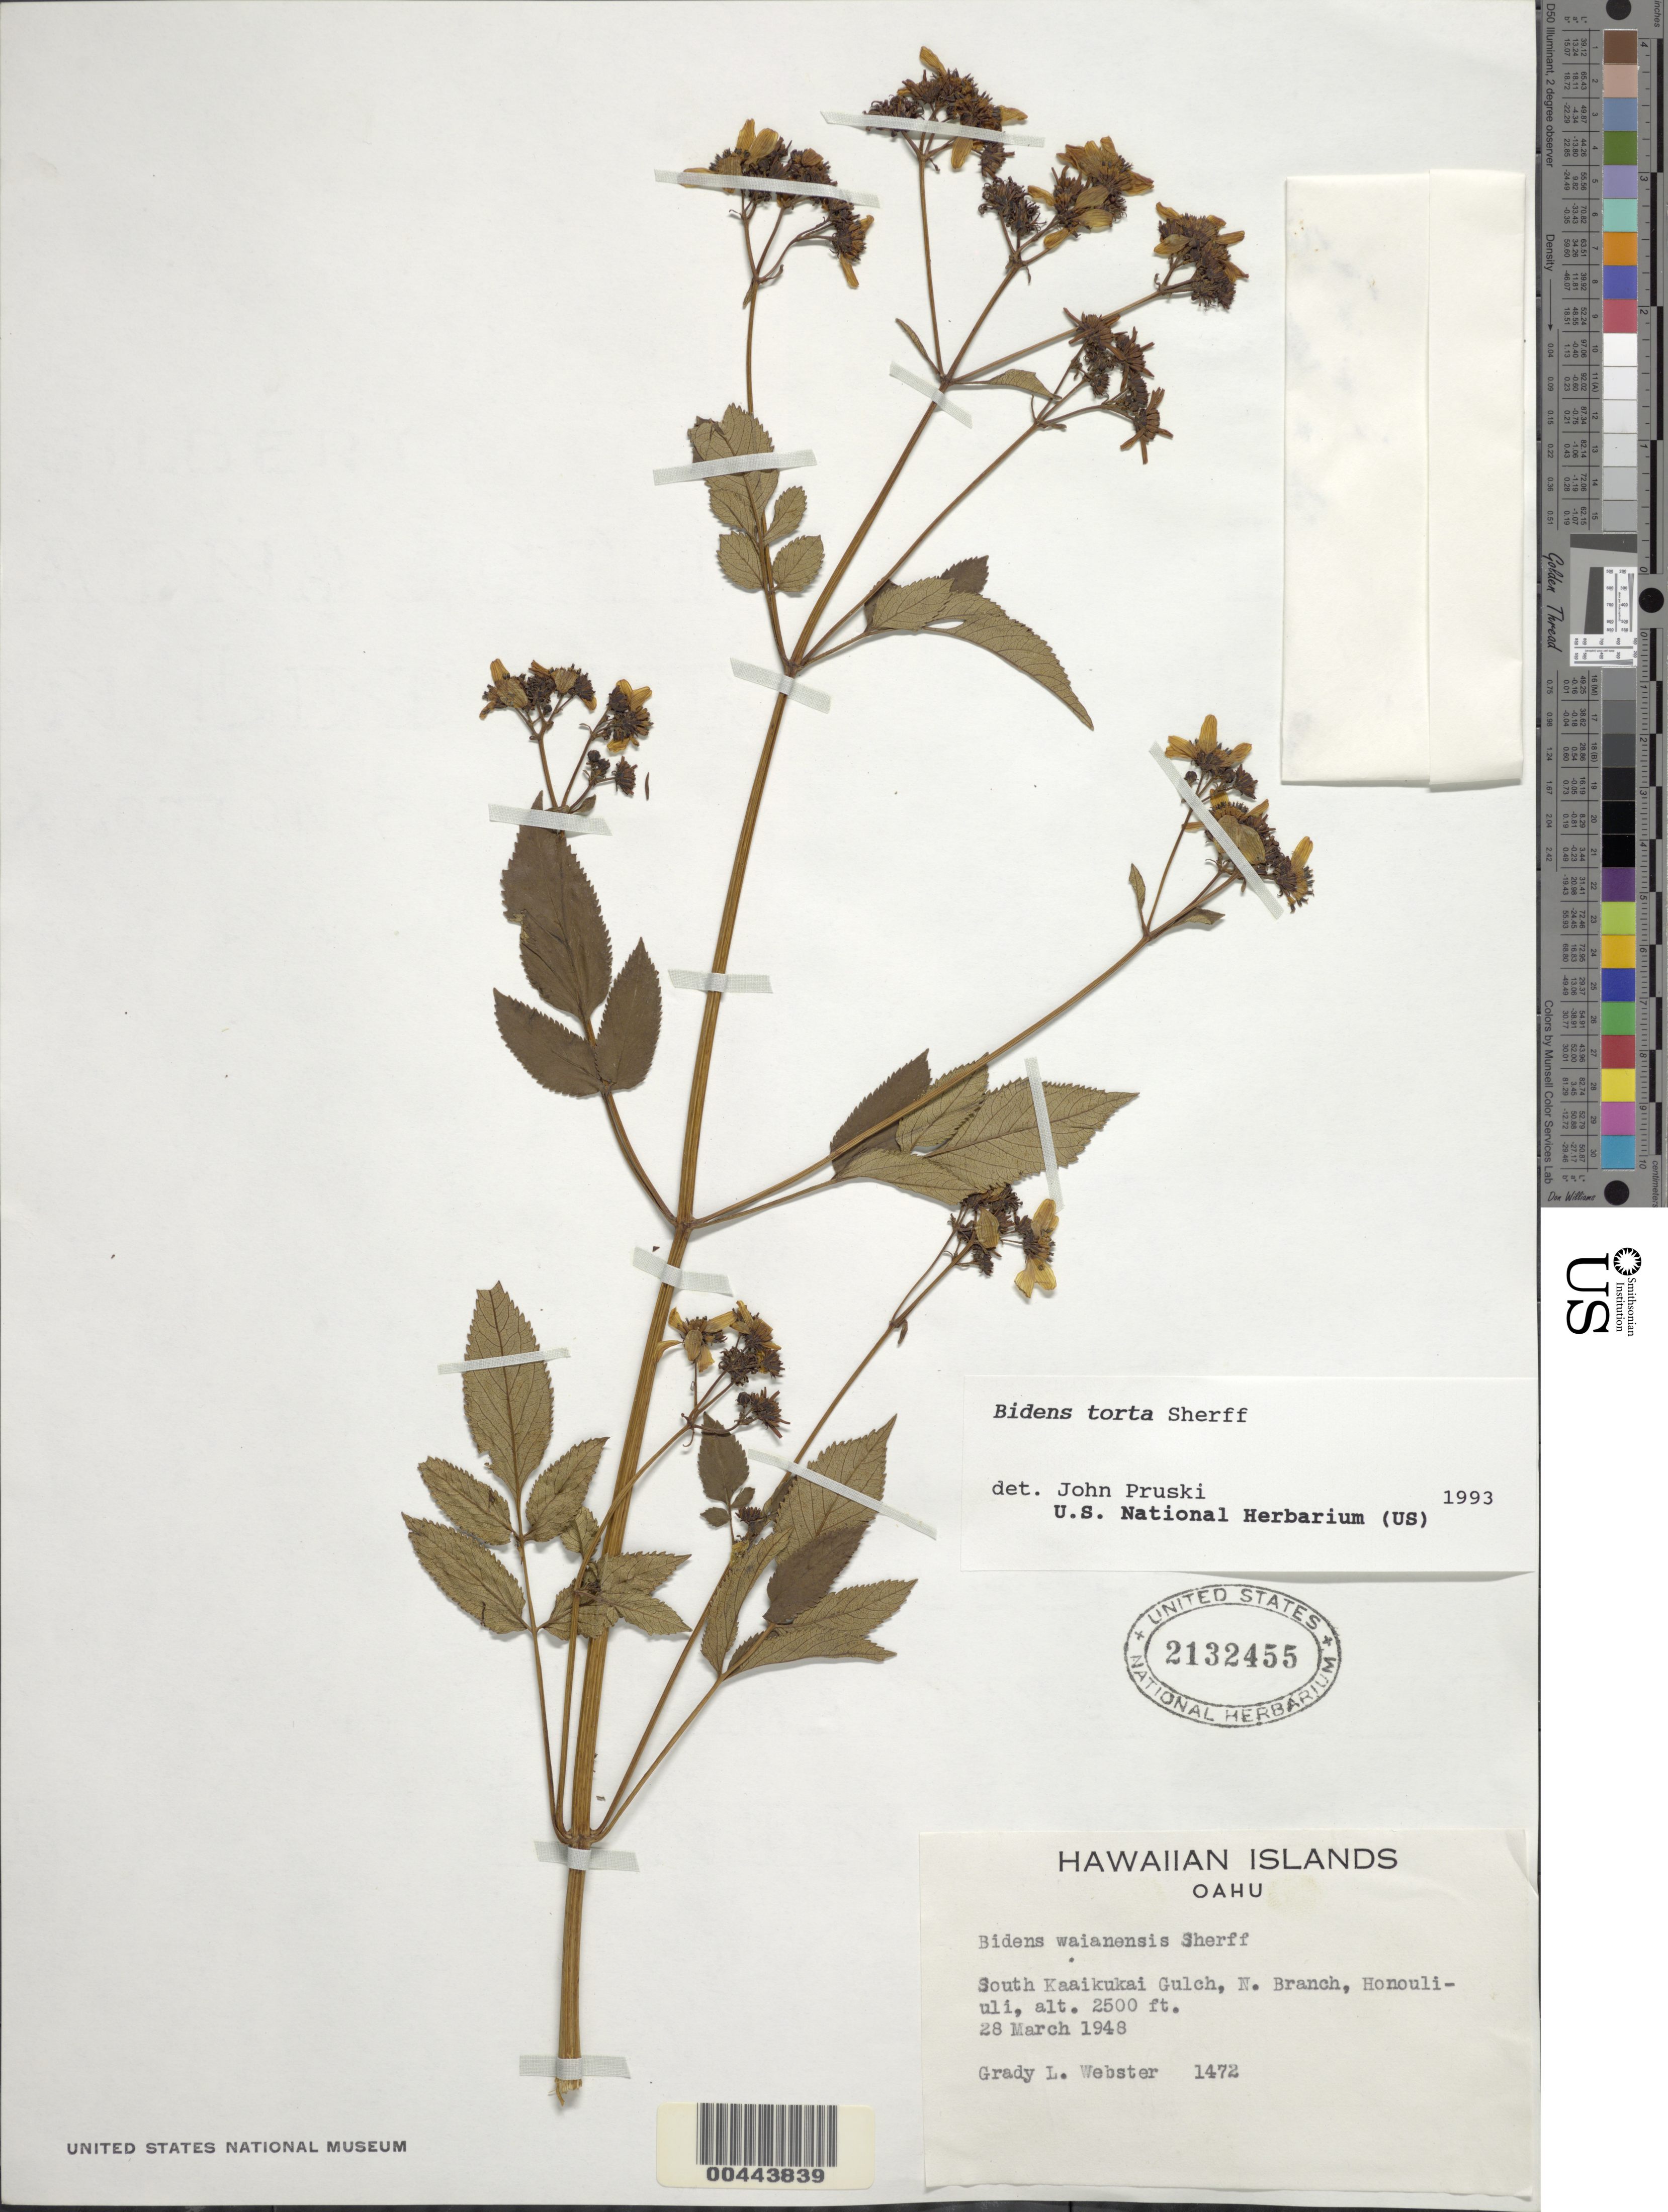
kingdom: Plantae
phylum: Tracheophyta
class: Magnoliopsida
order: Asterales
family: Asteraceae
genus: Bidens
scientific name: Bidens torta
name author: Sherff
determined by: Pruski, J. F.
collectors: G. L. Webster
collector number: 1472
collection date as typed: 28 Mar 1948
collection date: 1948-03-28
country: United States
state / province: Hawaii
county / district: Honolulu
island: Oahu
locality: South Kaaikukai Gulch, N Branch, Honouliuli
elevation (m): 762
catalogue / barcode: US 2132455